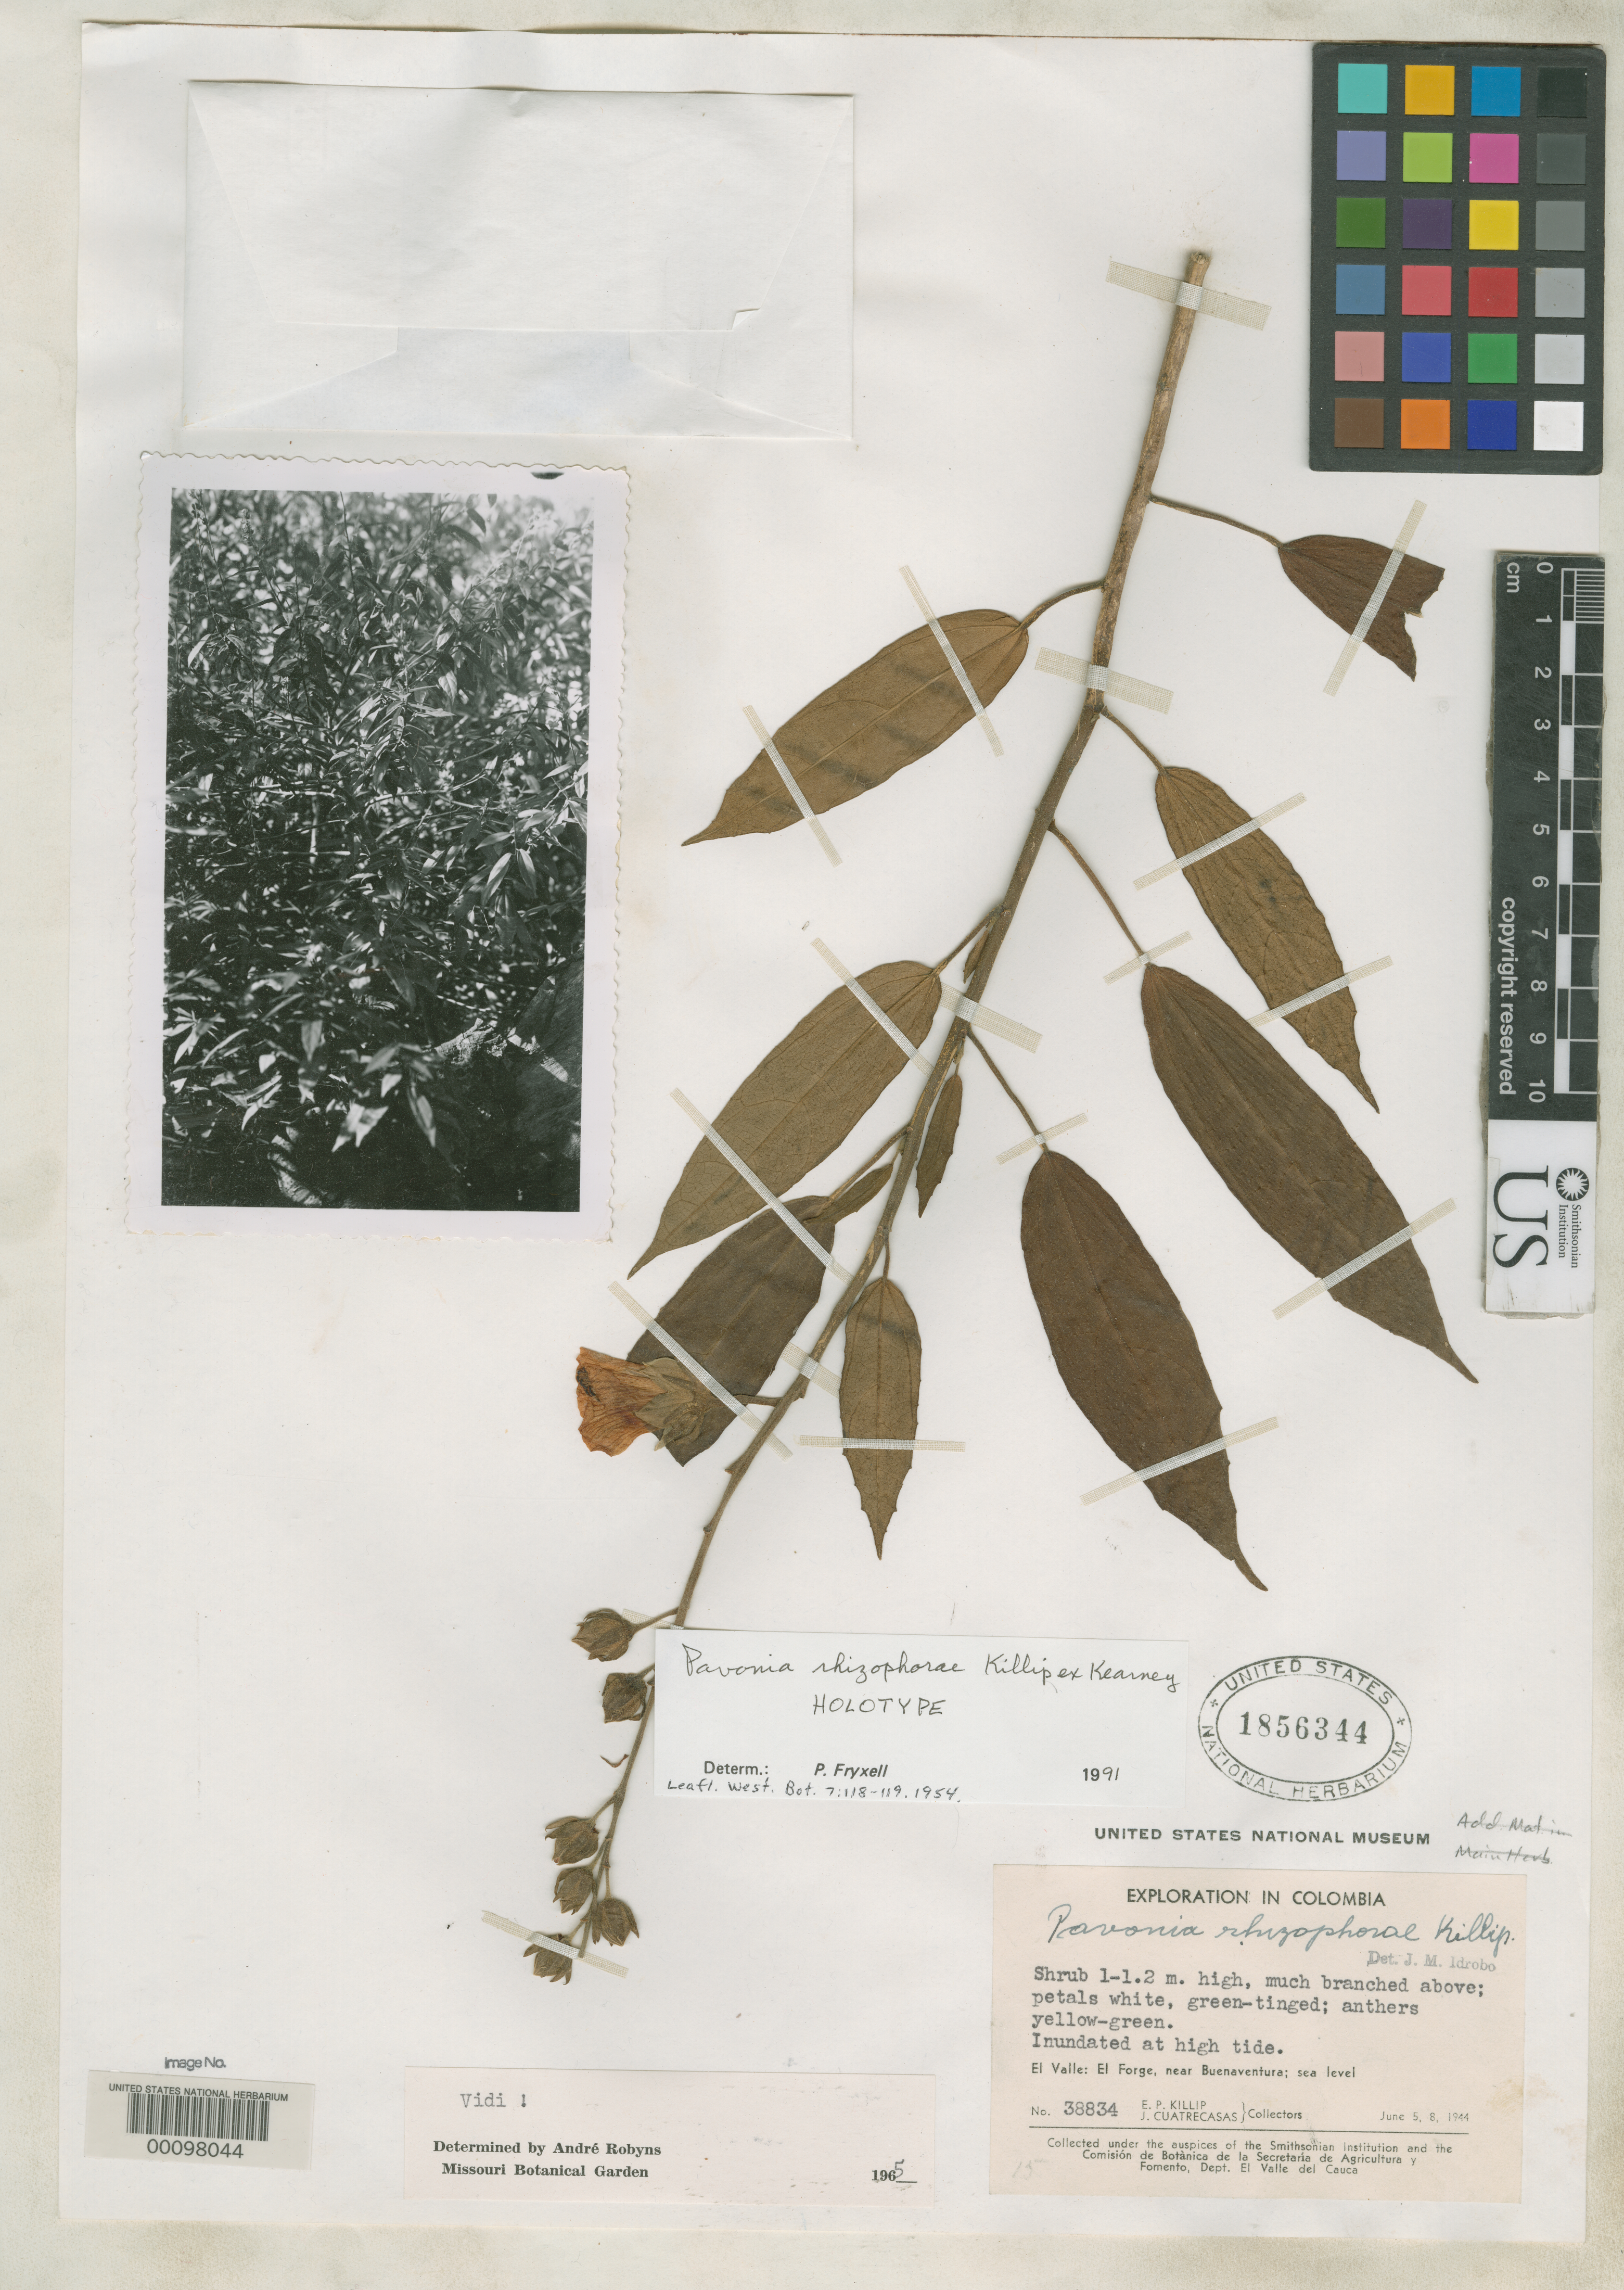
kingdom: Plantae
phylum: Tracheophyta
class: Magnoliopsida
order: Malvales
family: Malvaceae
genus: Pavonia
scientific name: Pavonia rhizophorae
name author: Killip ex Kearney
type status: Holotype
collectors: E. P. Killip & J. Cuatrecasas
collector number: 38834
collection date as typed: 05 Jun 1944 and 08 Jun 1944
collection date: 1944-06-05,1944-06-08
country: Colombia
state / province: Valle del Cauca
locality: El Forge, near Buena Ventura.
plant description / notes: Protologue explicitly cites USNH 1856344 as "type" but see also "sheet 2", USNH 1856345.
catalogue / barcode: US 1856344